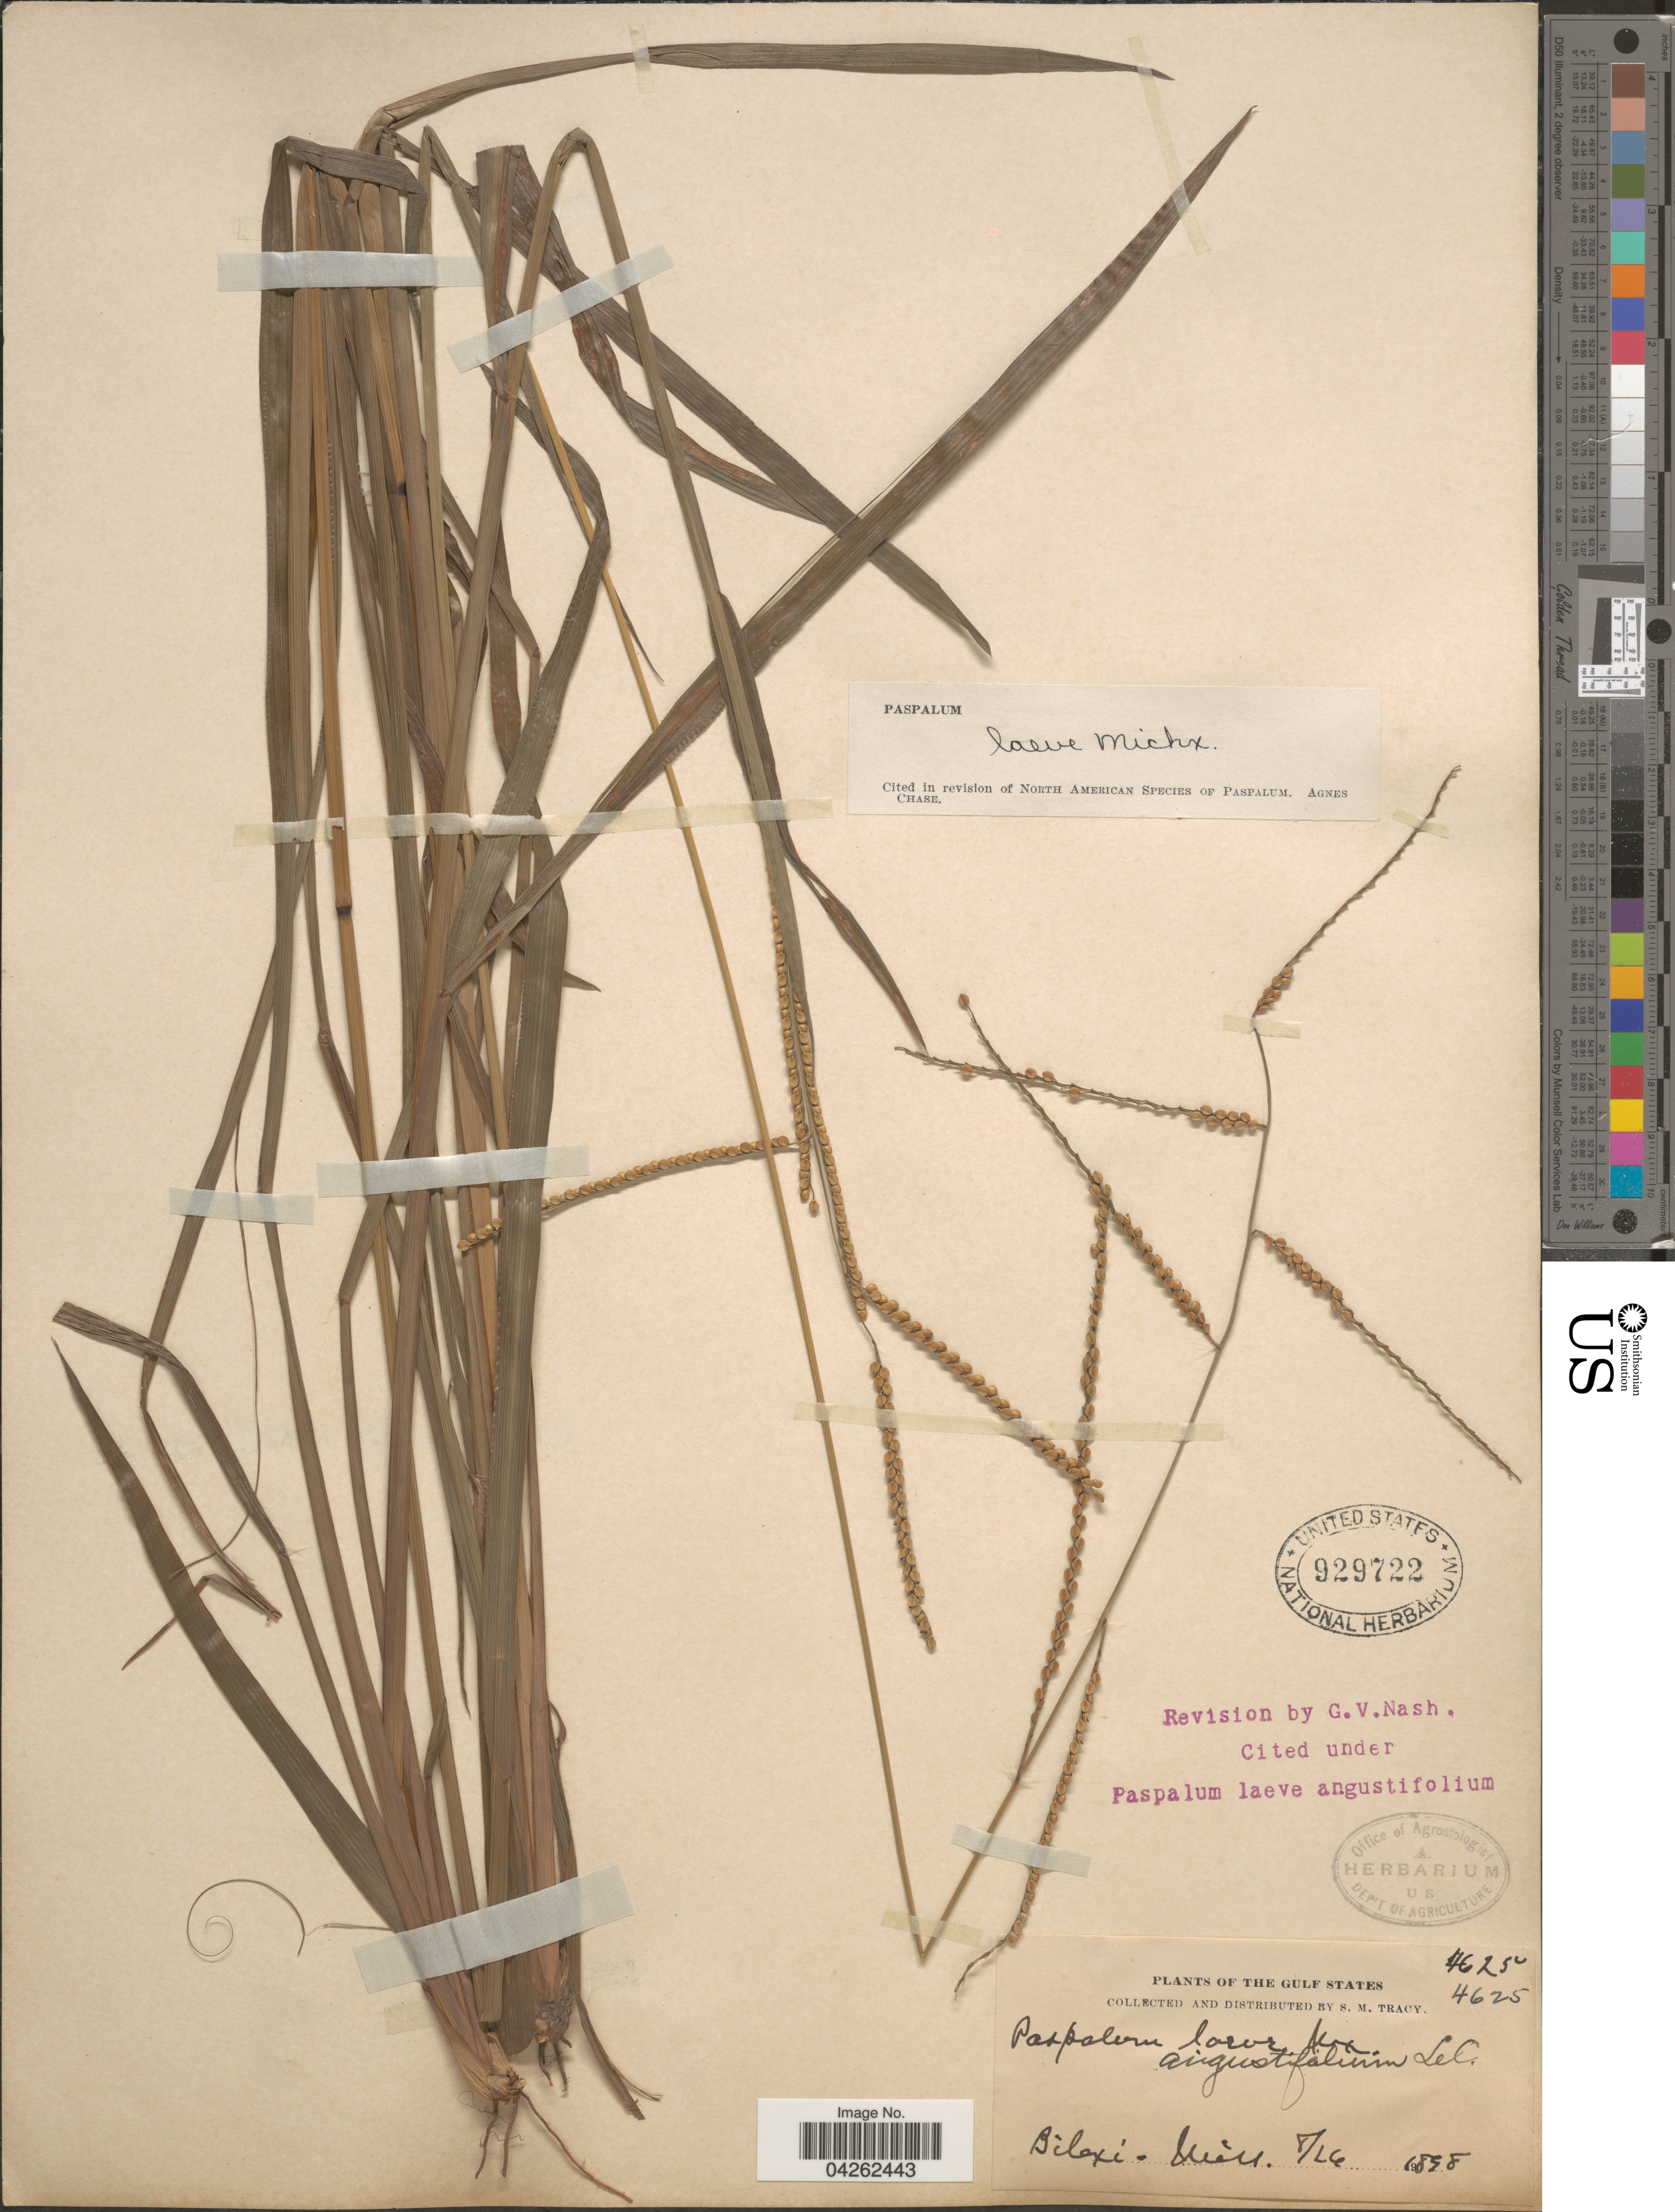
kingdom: Plantae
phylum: Tracheophyta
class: Liliopsida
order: Poales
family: Poaceae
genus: Paspalum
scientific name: Paspalum laeve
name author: Michx.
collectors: S. M. Tracy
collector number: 4625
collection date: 1898-08-26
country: United States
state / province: Mississippi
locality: The Gulf States. Biloxi.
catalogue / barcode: US 929722